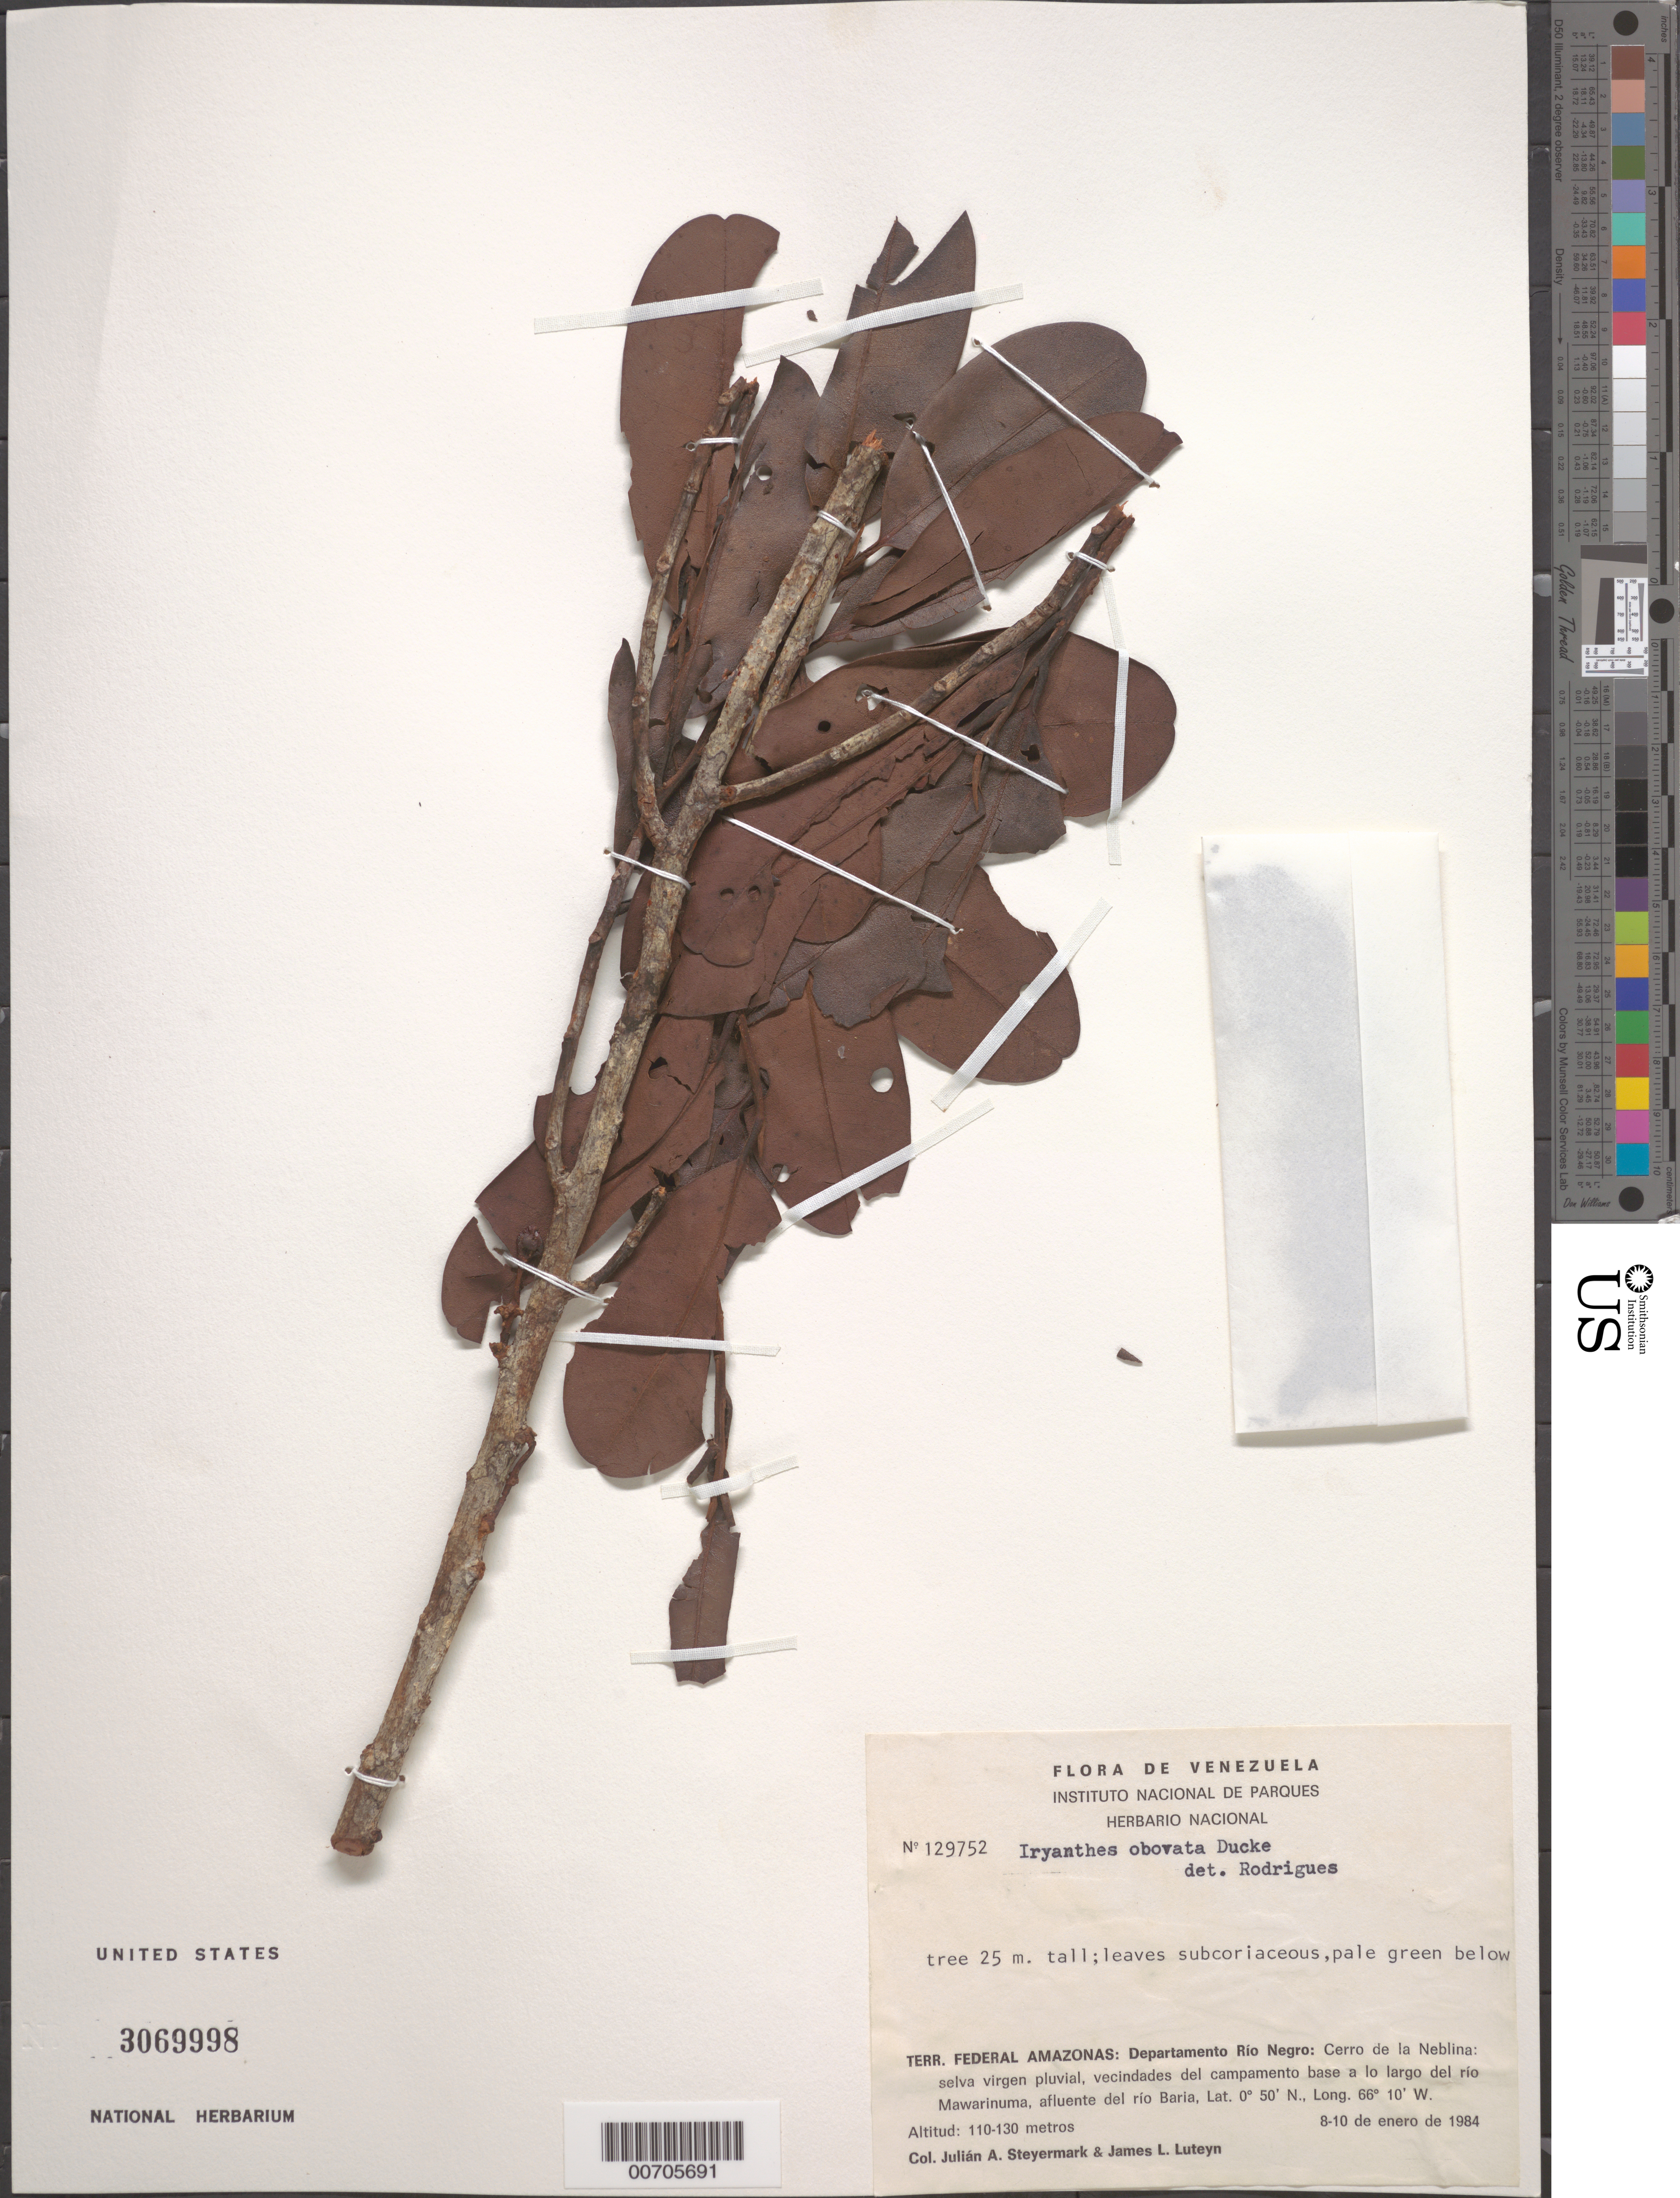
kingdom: Plantae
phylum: Tracheophyta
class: Magnoliopsida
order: Magnoliales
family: Myristicaceae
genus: Iryanthera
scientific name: Iryanthera obovata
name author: Ducke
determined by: Rodrigues, --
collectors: J. Steyermark & J. L. Luteyn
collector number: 129752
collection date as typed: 8-Jan-84 to 10-Jan-84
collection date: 1984-01-08/1984-01-10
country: Venezuela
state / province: Amazonas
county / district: Río Negro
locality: Cerro de la Neblina, vecindads del campamento base a lo largo del Río Mawarinuma, afluente del río Barío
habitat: Selva virgen pluvial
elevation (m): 110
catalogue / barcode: US 3069998